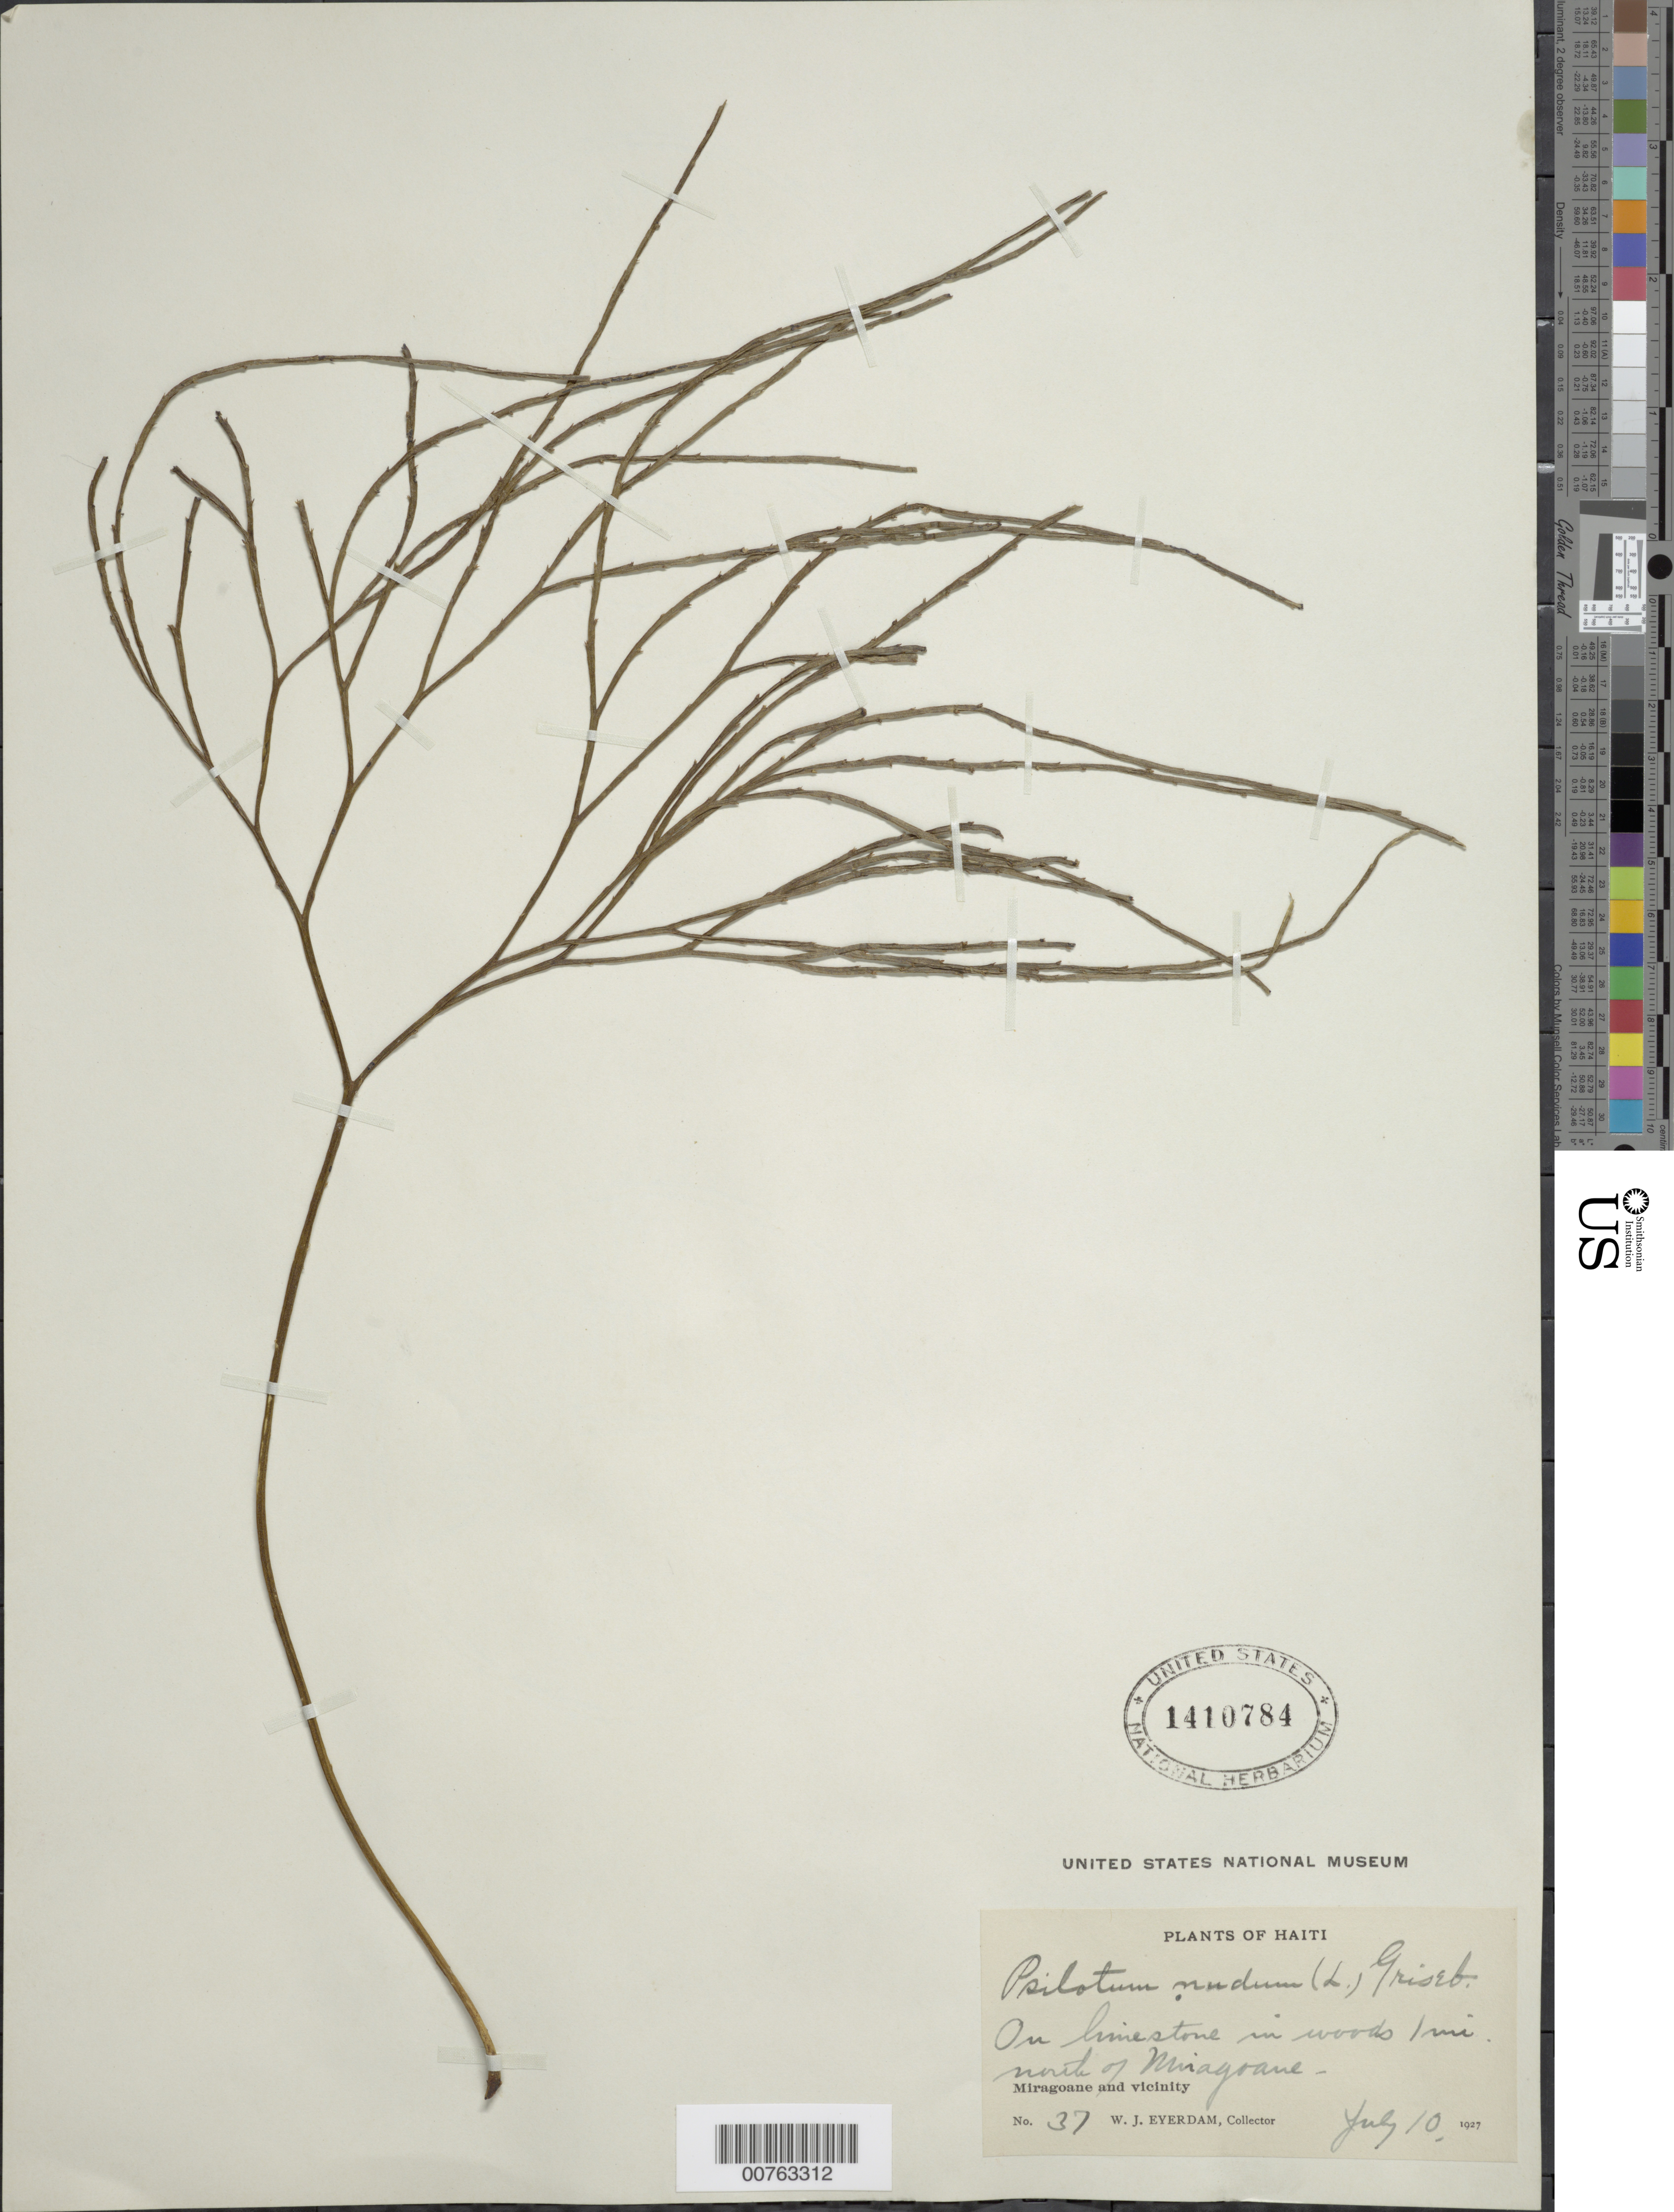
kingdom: Plantae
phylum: Tracheophyta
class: Polypodiopsida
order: Psilotales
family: Psilotaceae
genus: Psilotum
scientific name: Psilotum nudum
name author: (L.) P. Beauv.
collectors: W. J. Eyerdam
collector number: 37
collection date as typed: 10 Jul 1927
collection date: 1927-07-10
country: Haiti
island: Hispaniola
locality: Miragoane and vicinity. Woods 1 mi N of Miragoane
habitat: On limestone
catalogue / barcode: US 1410784